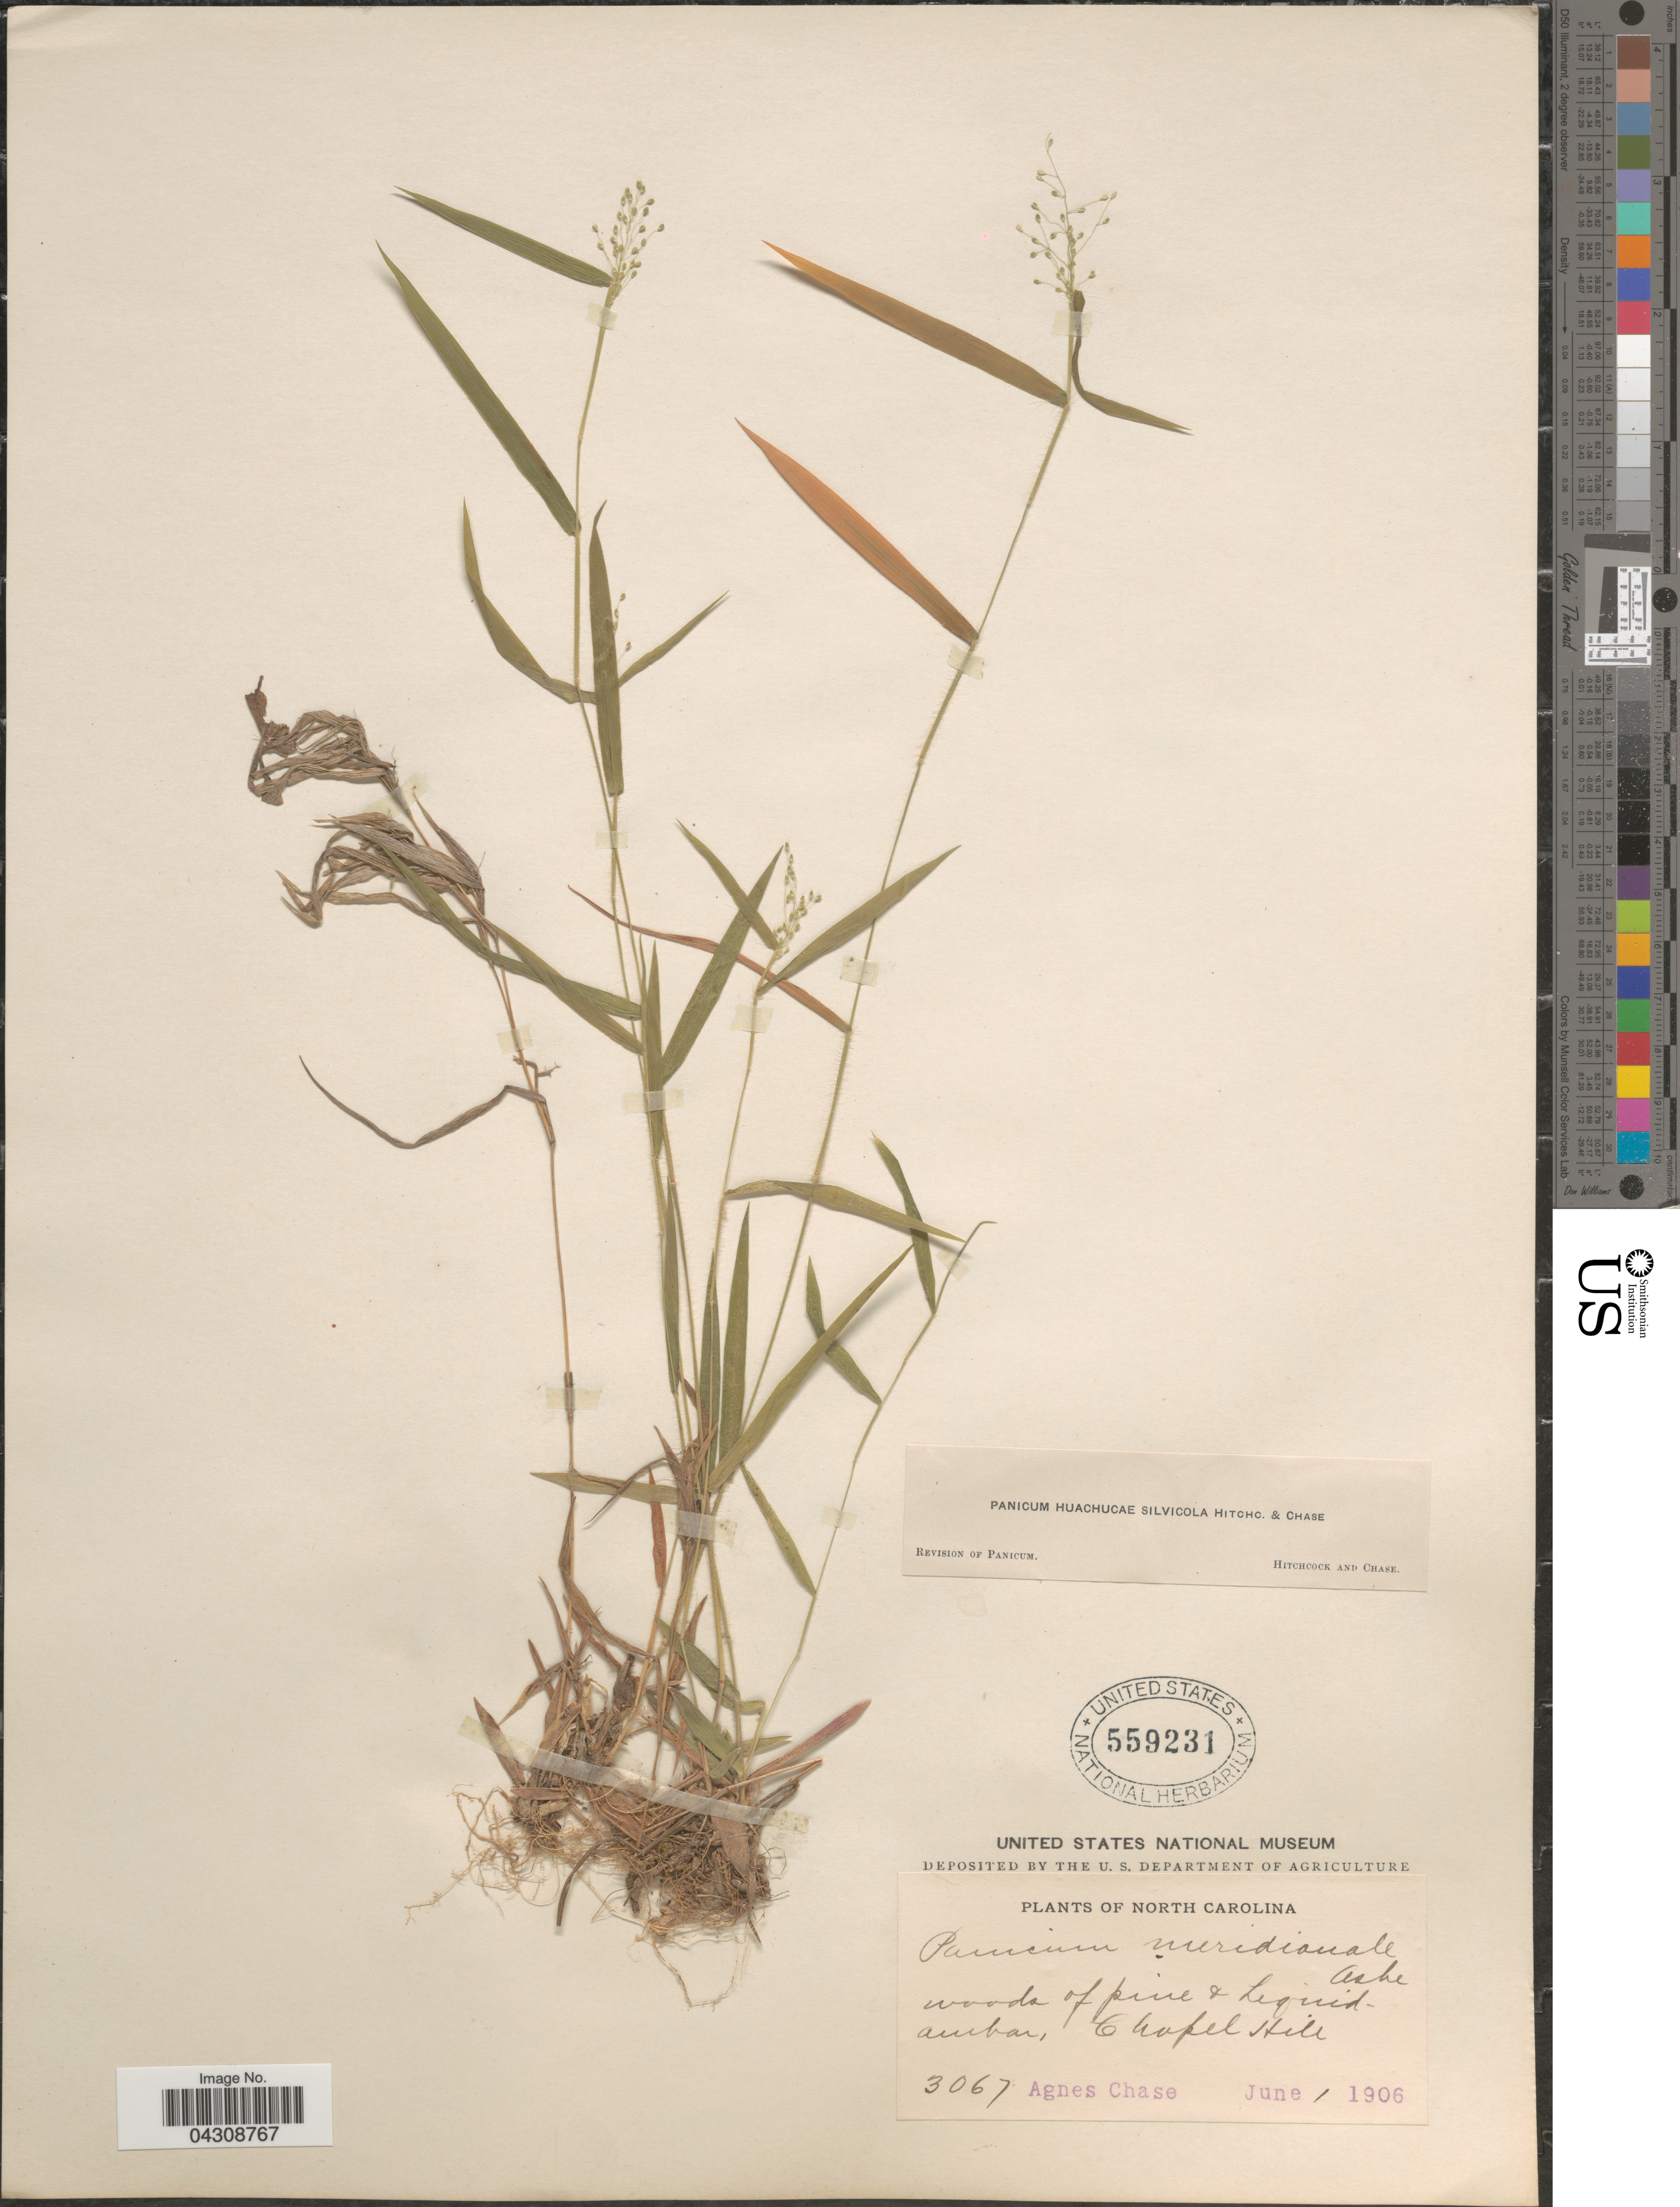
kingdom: Plantae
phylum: Tracheophyta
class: Liliopsida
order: Poales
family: Poaceae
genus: Dichanthelium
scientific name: Dichanthelium acuminatum var. acuminatum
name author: (Sw.) Gould & C.A. Clark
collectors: A. Chase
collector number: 3067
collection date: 1906-06-01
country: United States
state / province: North Carolina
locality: Woods of pine & Liquidambar, Chapel Hill.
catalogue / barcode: US 559231